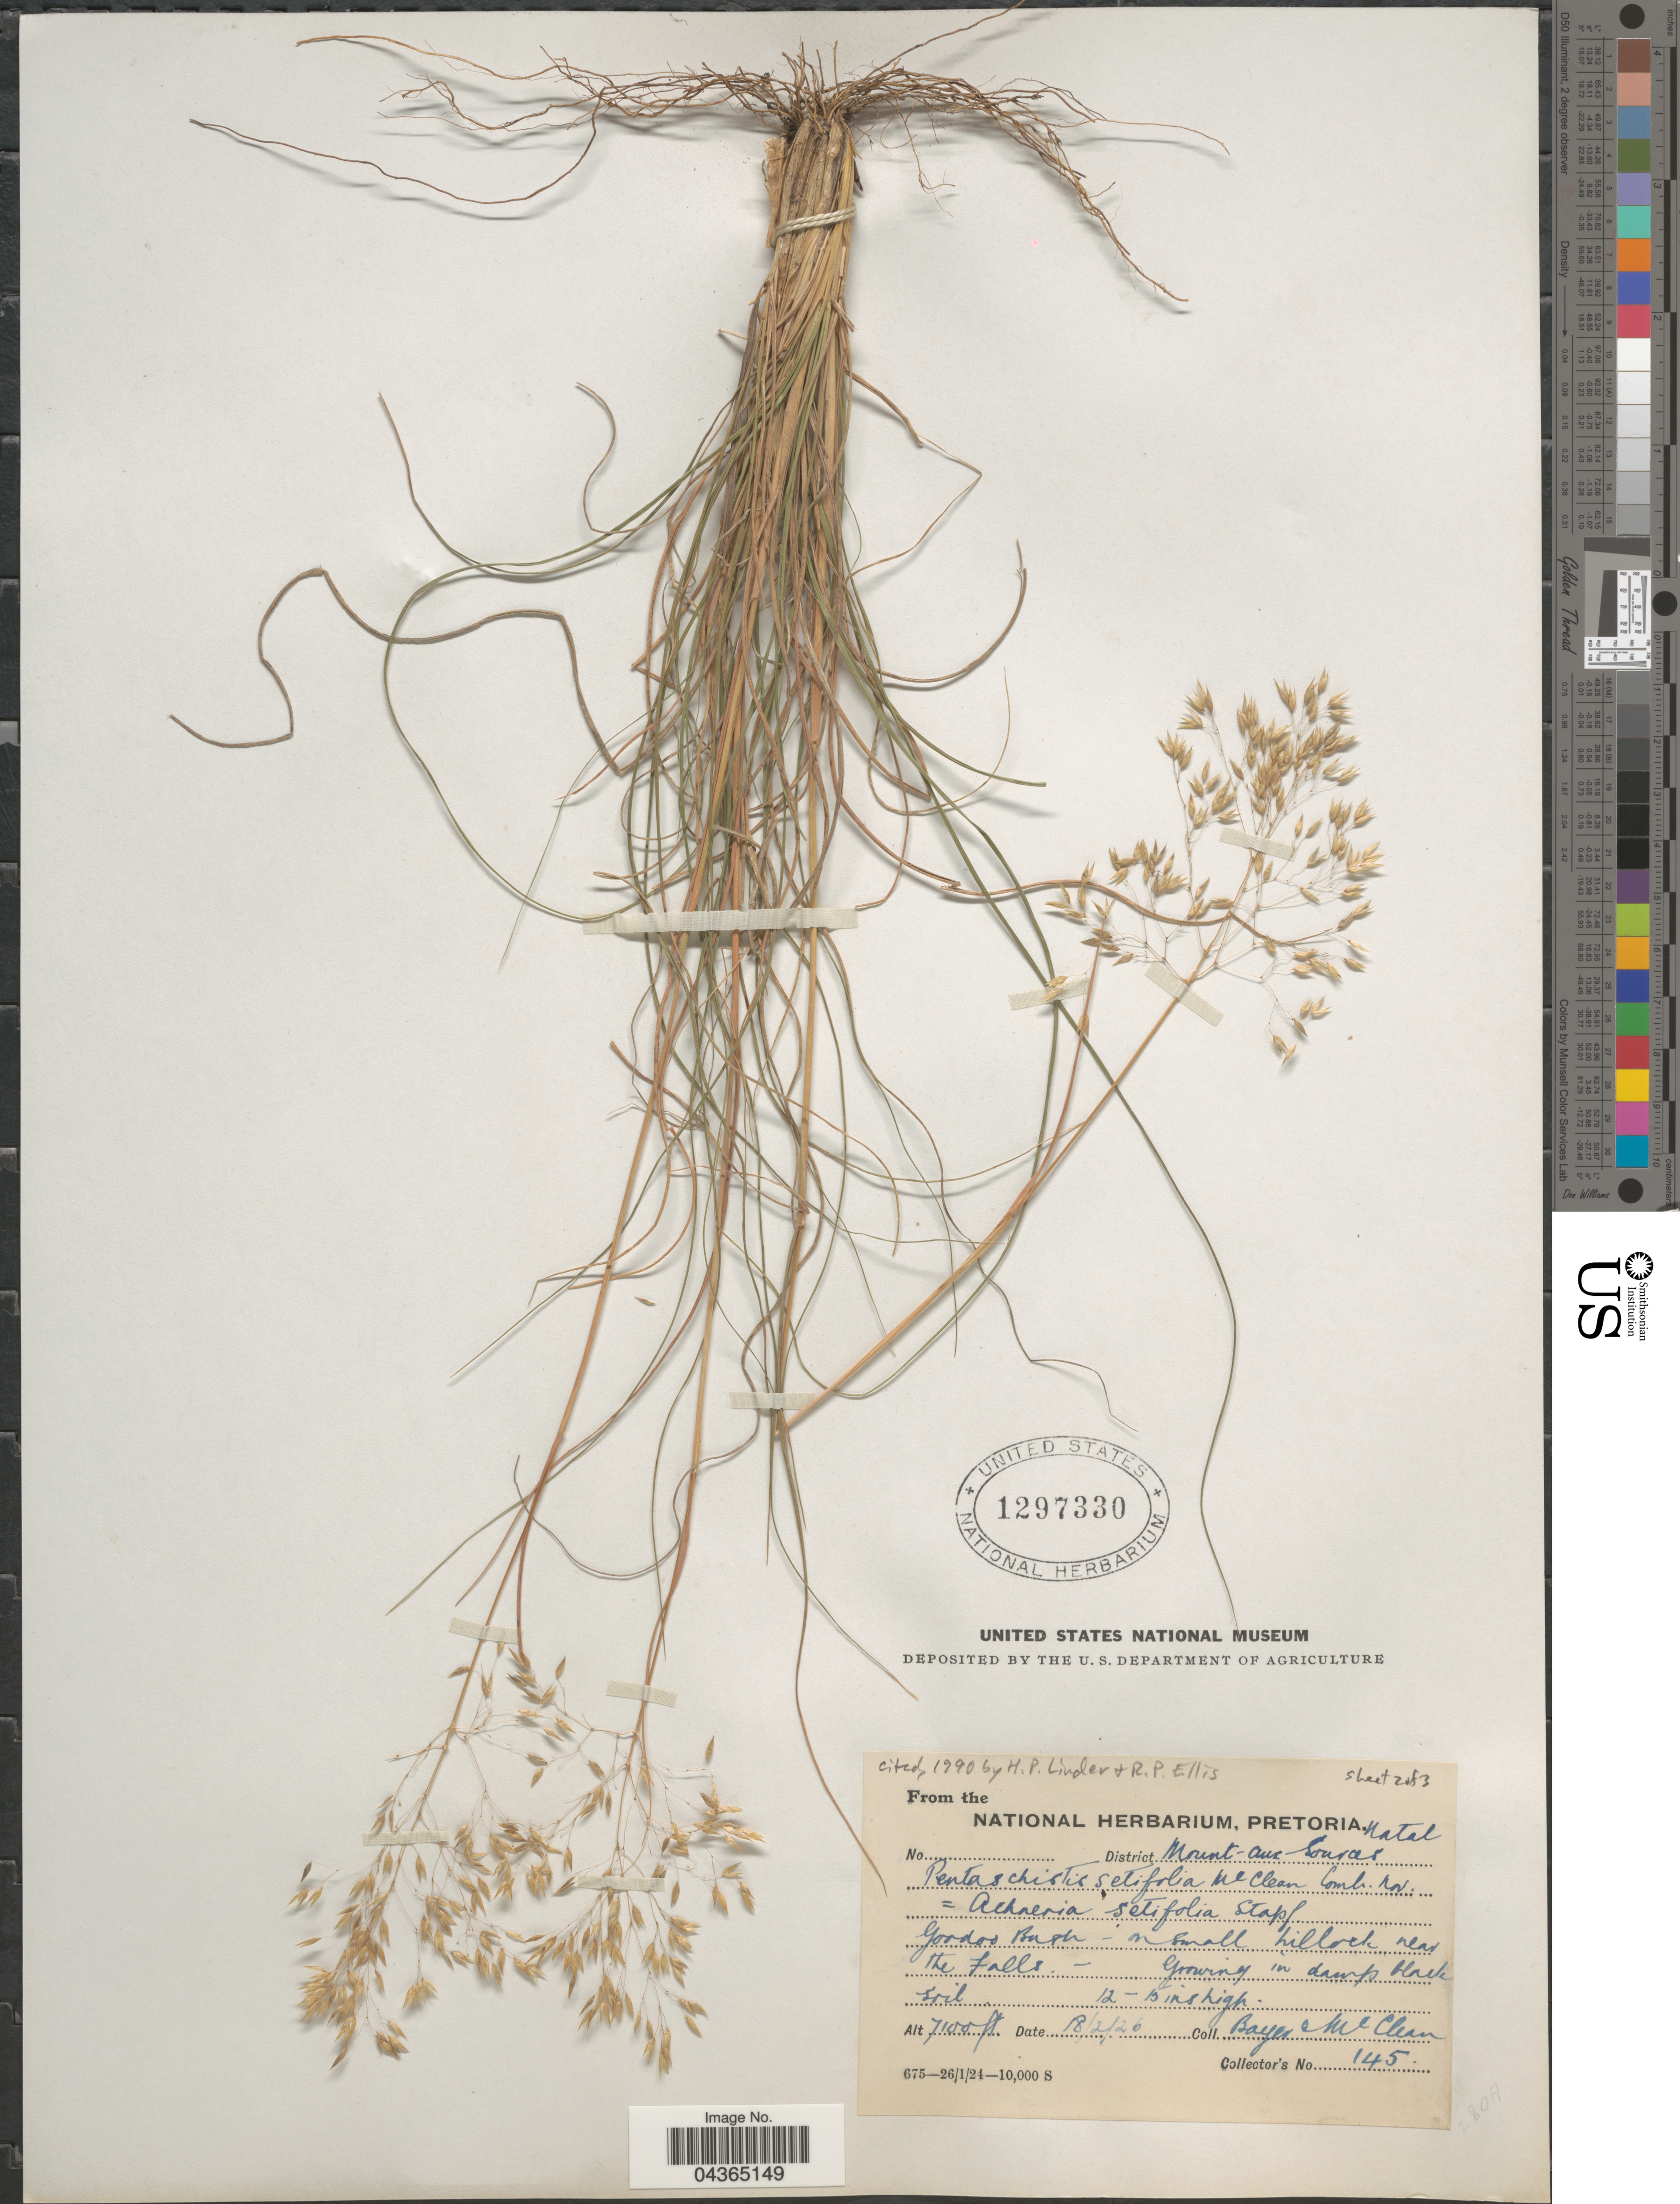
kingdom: Plantae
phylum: Tracheophyta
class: Liliopsida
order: Poales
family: Poaceae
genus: Pentameris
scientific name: Pentameris setifolia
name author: (Thunb.) Galley & H.P. Linder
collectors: Bayer & McClean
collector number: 145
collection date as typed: Transcribed d/m/y: 18/2/20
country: South Africa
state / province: KwaZulu-Natal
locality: District Mount-aux-Sources Natal. Goodoo Bush-on small hillock near the Falls.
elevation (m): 2164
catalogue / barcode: US 1297330